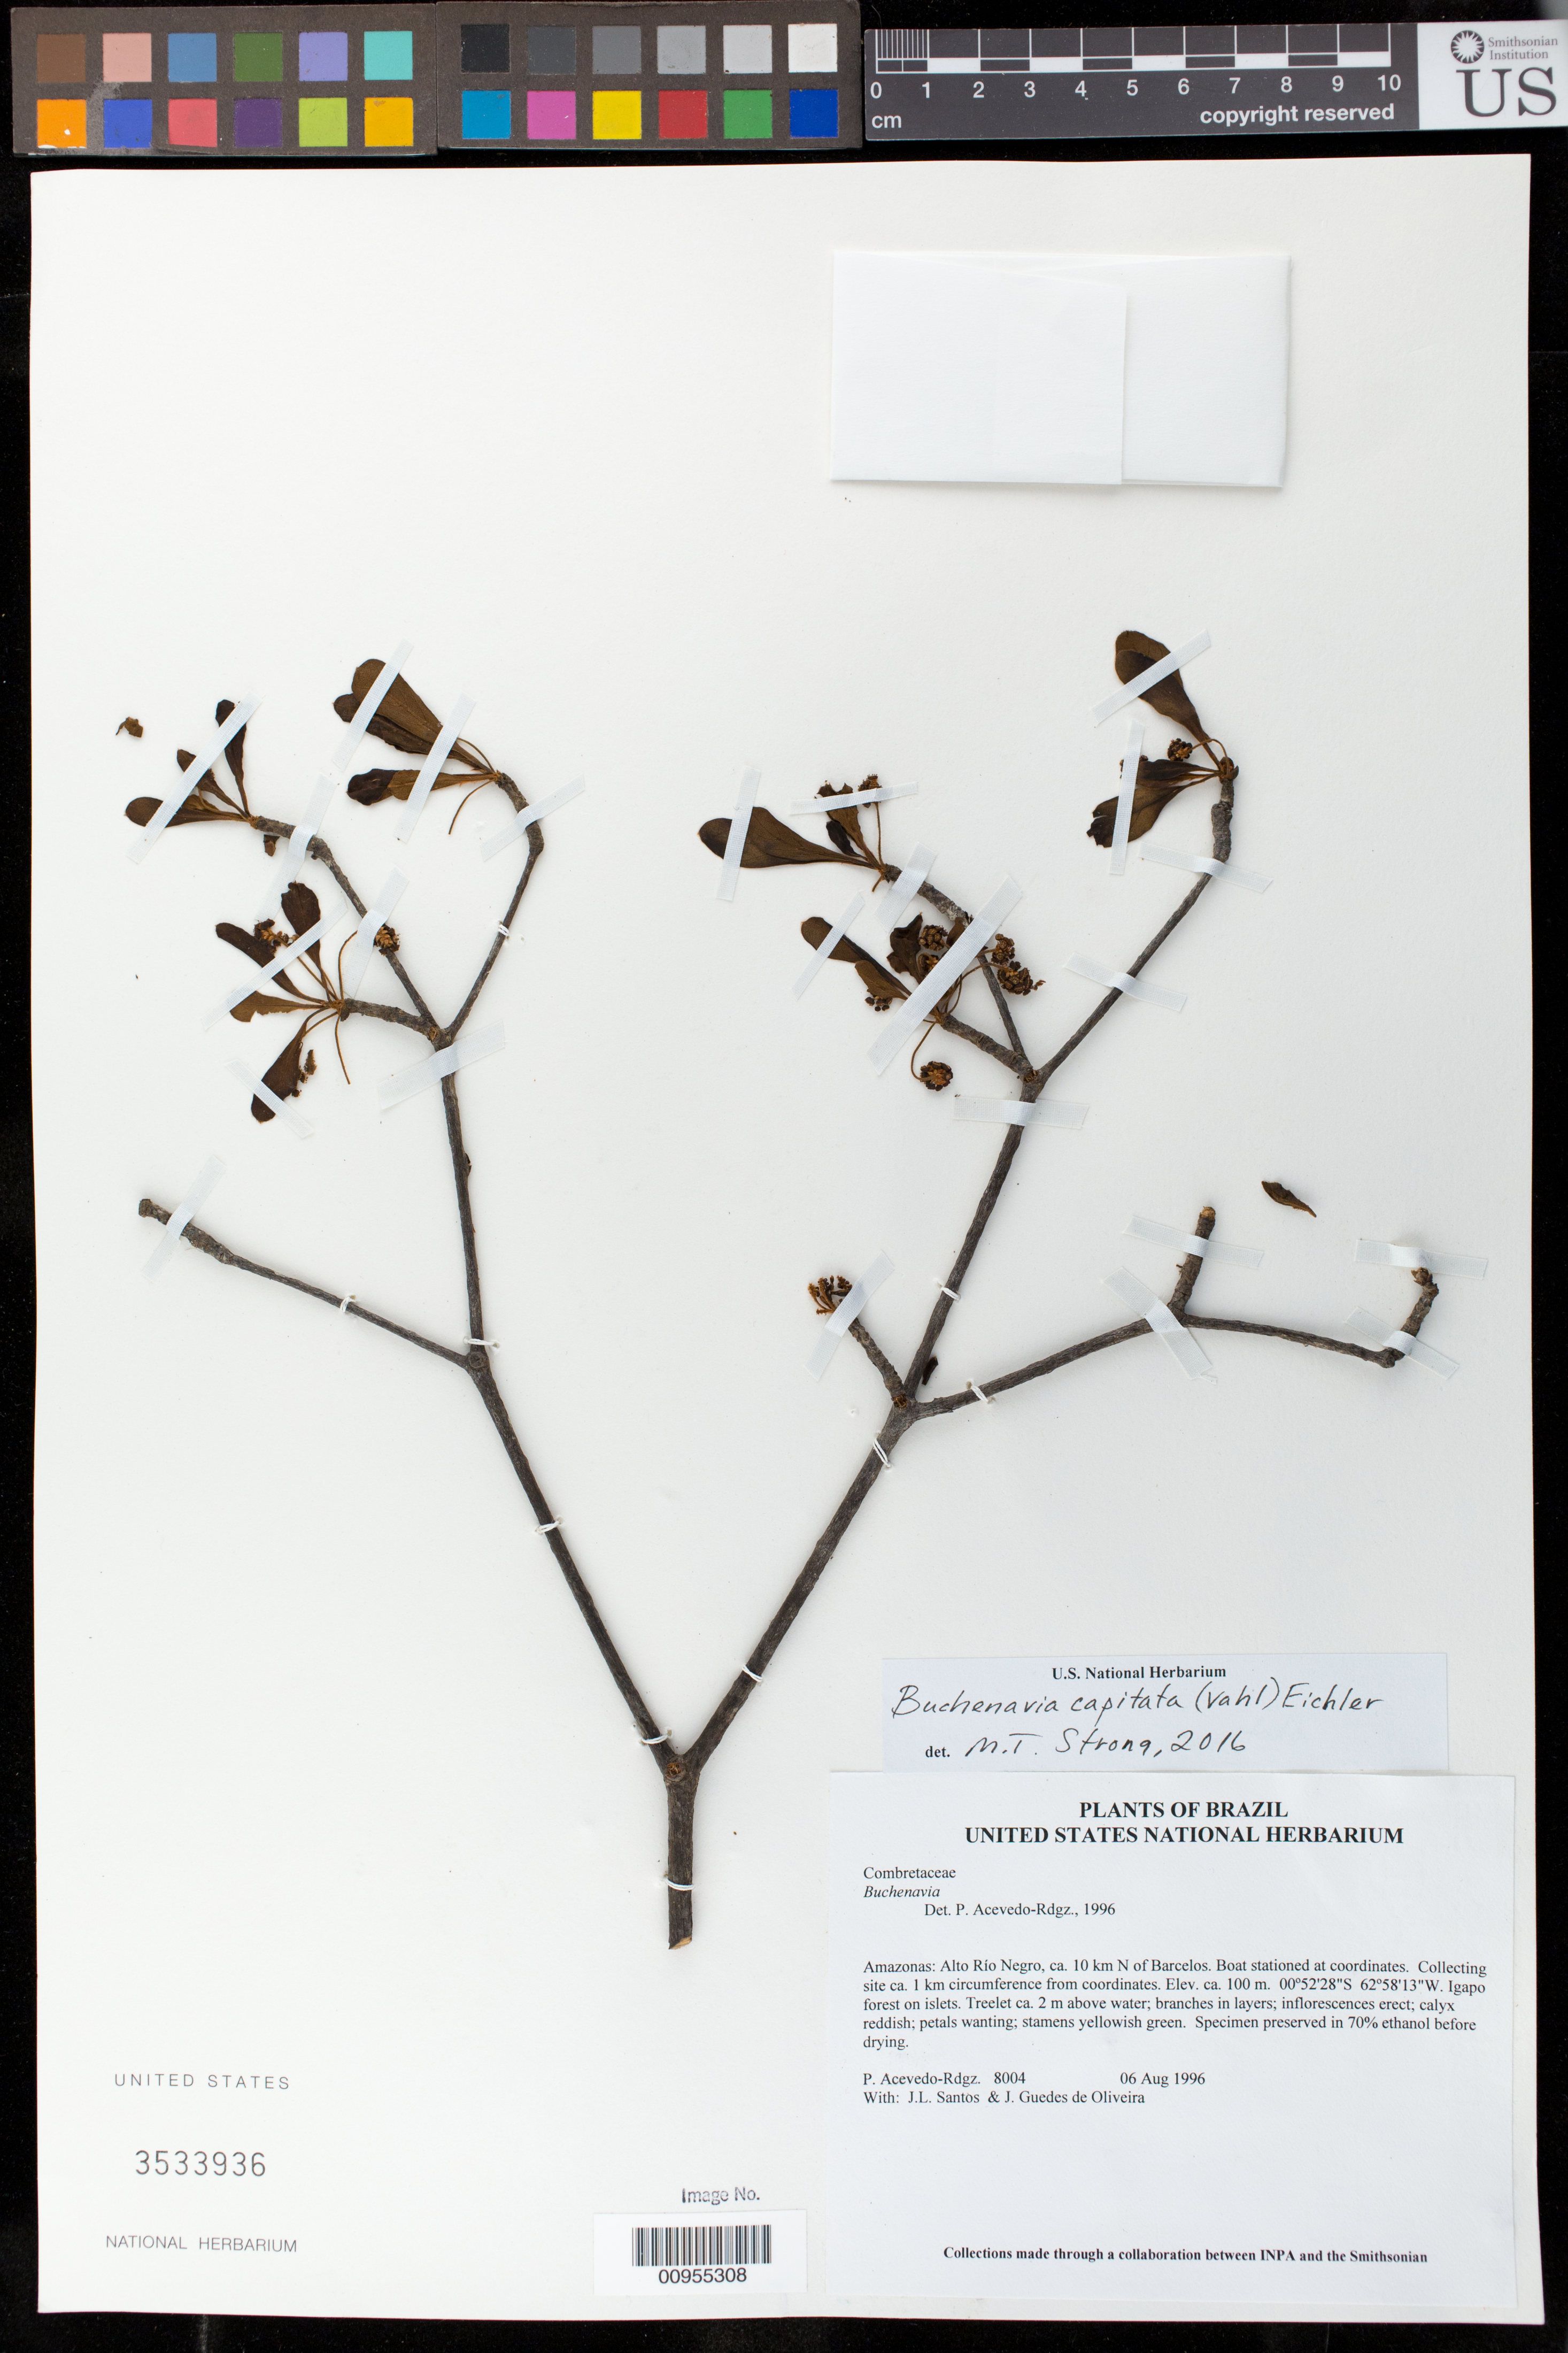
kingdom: Plantae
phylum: Tracheophyta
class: Magnoliopsida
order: Myrtales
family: Combretaceae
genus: Terminalia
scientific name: Terminalia tetraphylla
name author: (Aubl.) Gere & Boatwr.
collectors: P. Acevedo-Rodr., J. L. Santos & J. Guedes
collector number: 8004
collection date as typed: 06 Aug 1996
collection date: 1996-08-06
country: Brazil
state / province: Amazonas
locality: Amazonas: Alto Río Negro, ca. 10 km N of Barcelos. Boat stationed at coordinates. Collecting site ca. 1 km circumference from coordinates.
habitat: Igapo forest on islets.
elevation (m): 100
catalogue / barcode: US 3533936